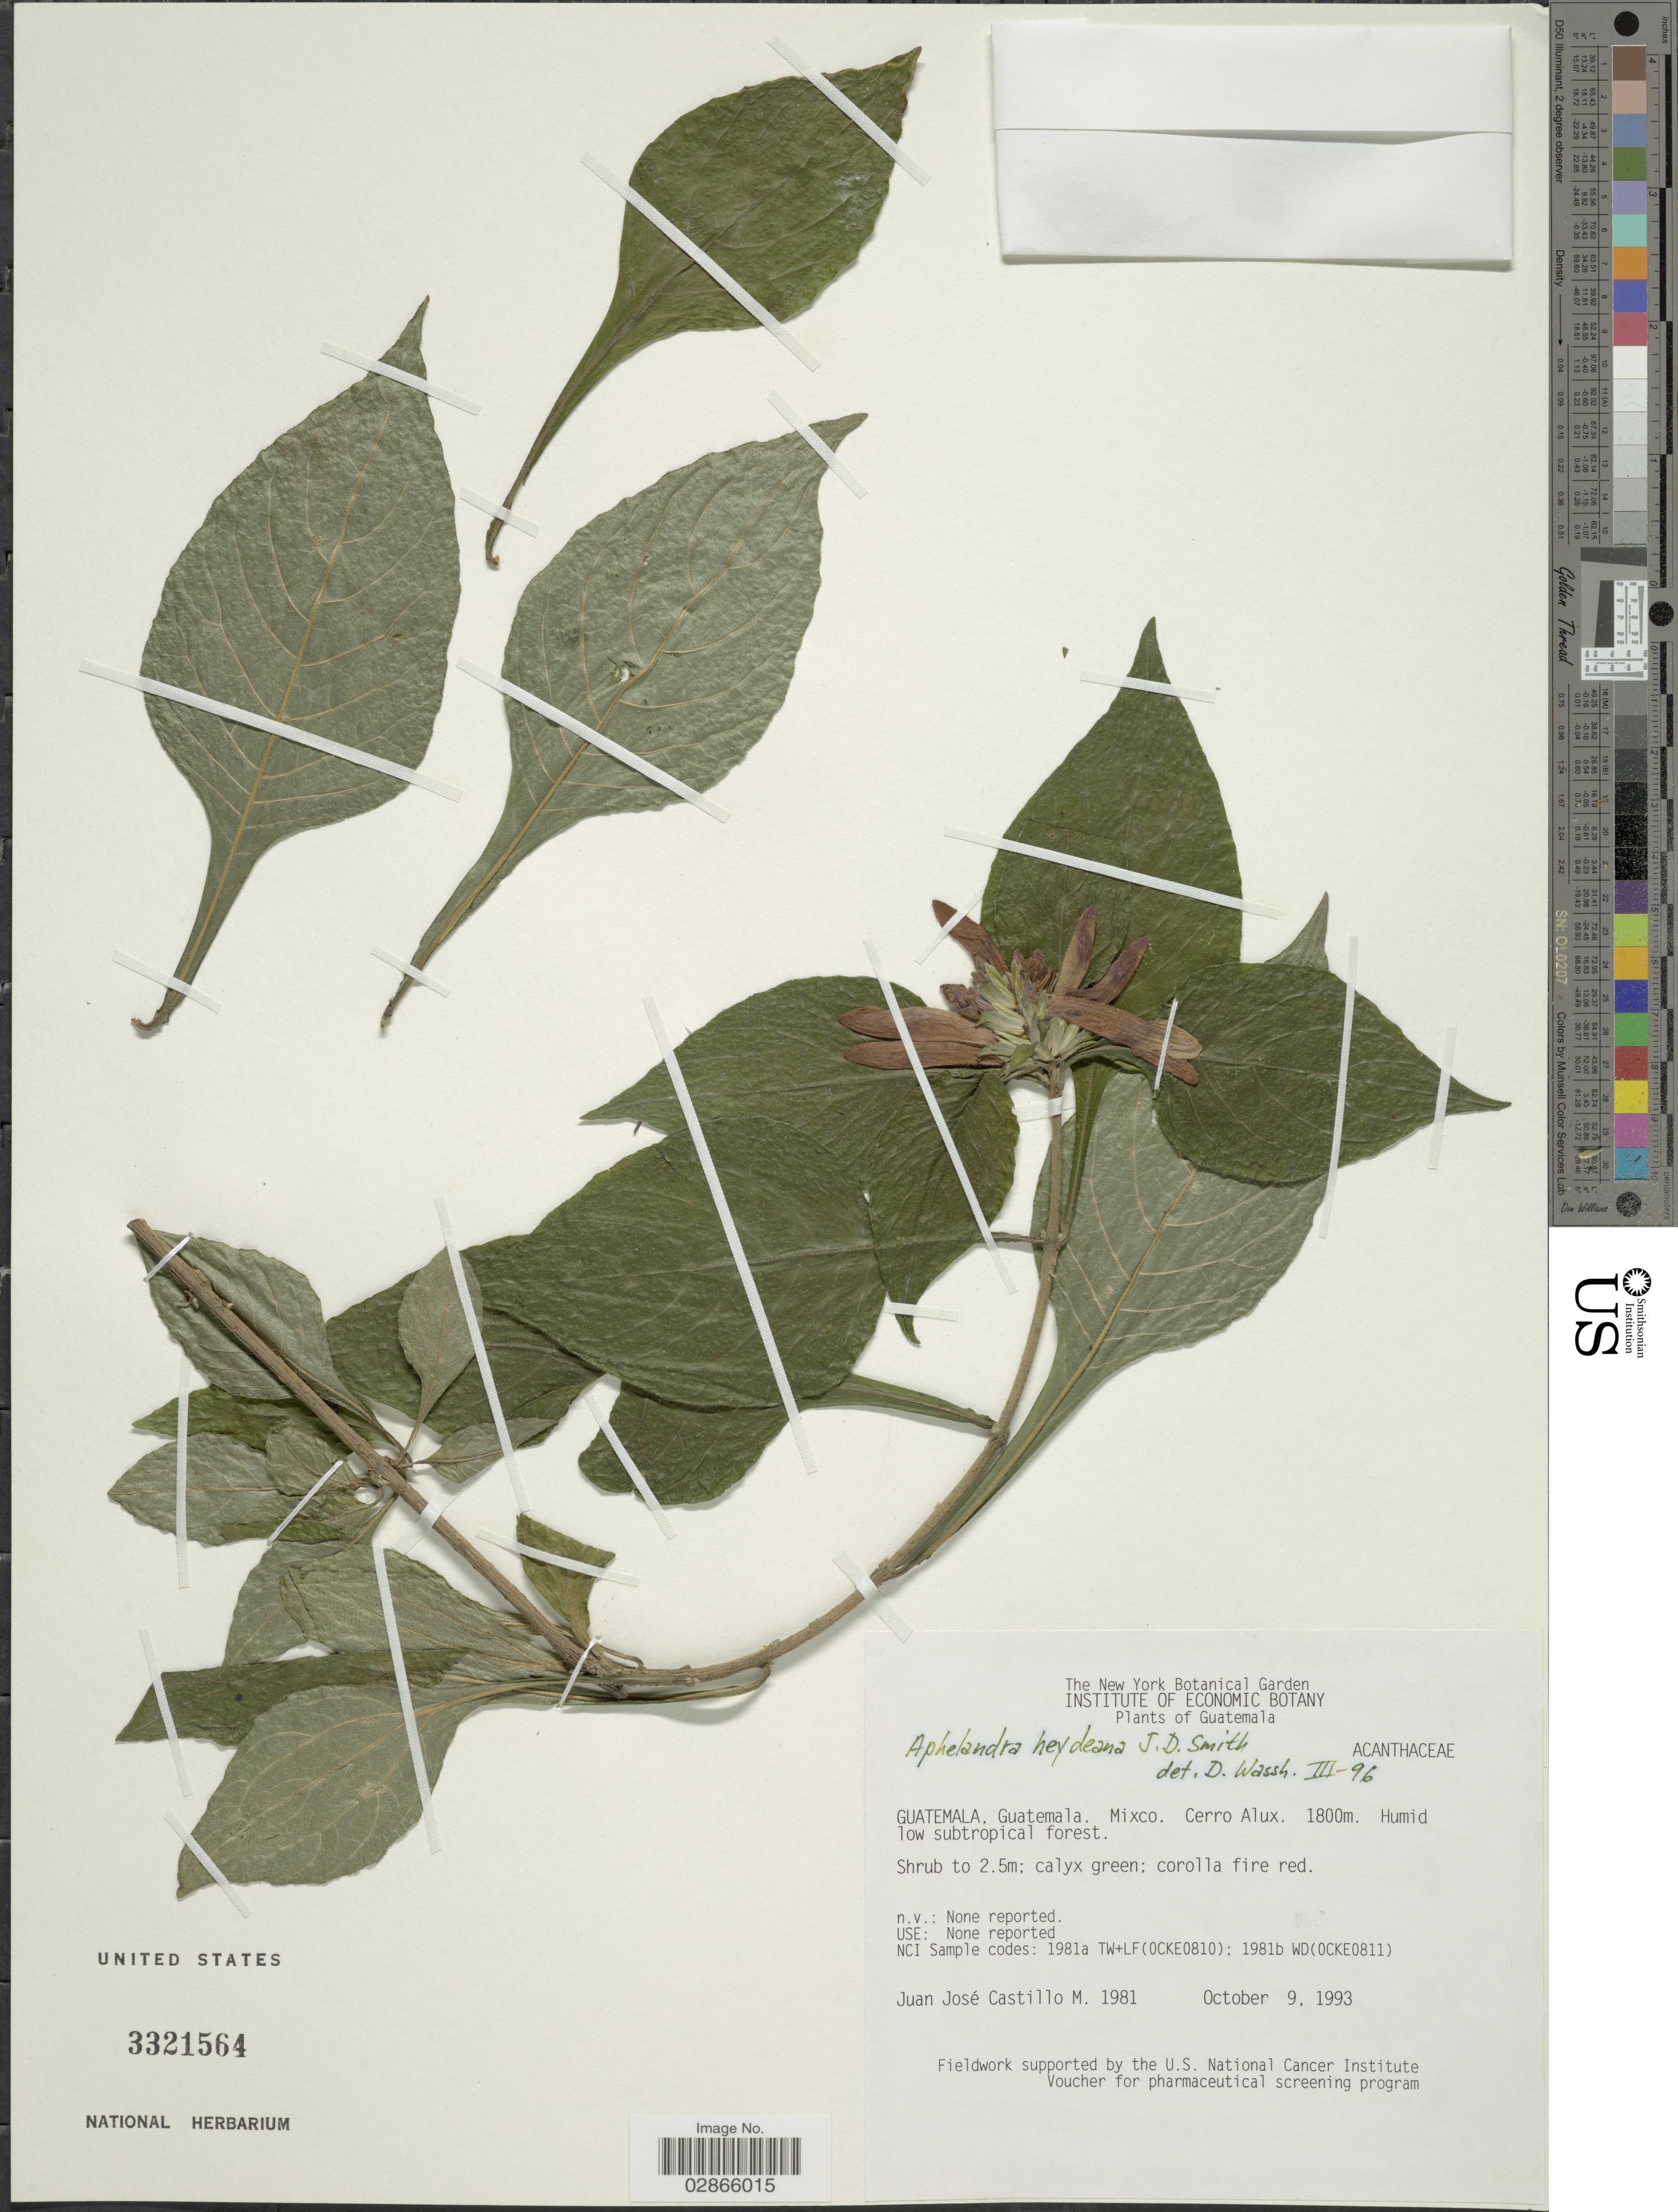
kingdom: Plantae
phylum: Tracheophyta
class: Magnoliopsida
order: Lamiales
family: Acanthaceae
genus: Aphelandra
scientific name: Aphelandra heydeana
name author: Donn. Sm.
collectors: J. Castillo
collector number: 1981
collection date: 1993-10-09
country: Guatemala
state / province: Guatemala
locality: Mixco. Cerro Allux.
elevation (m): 1800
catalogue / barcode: US 3321564